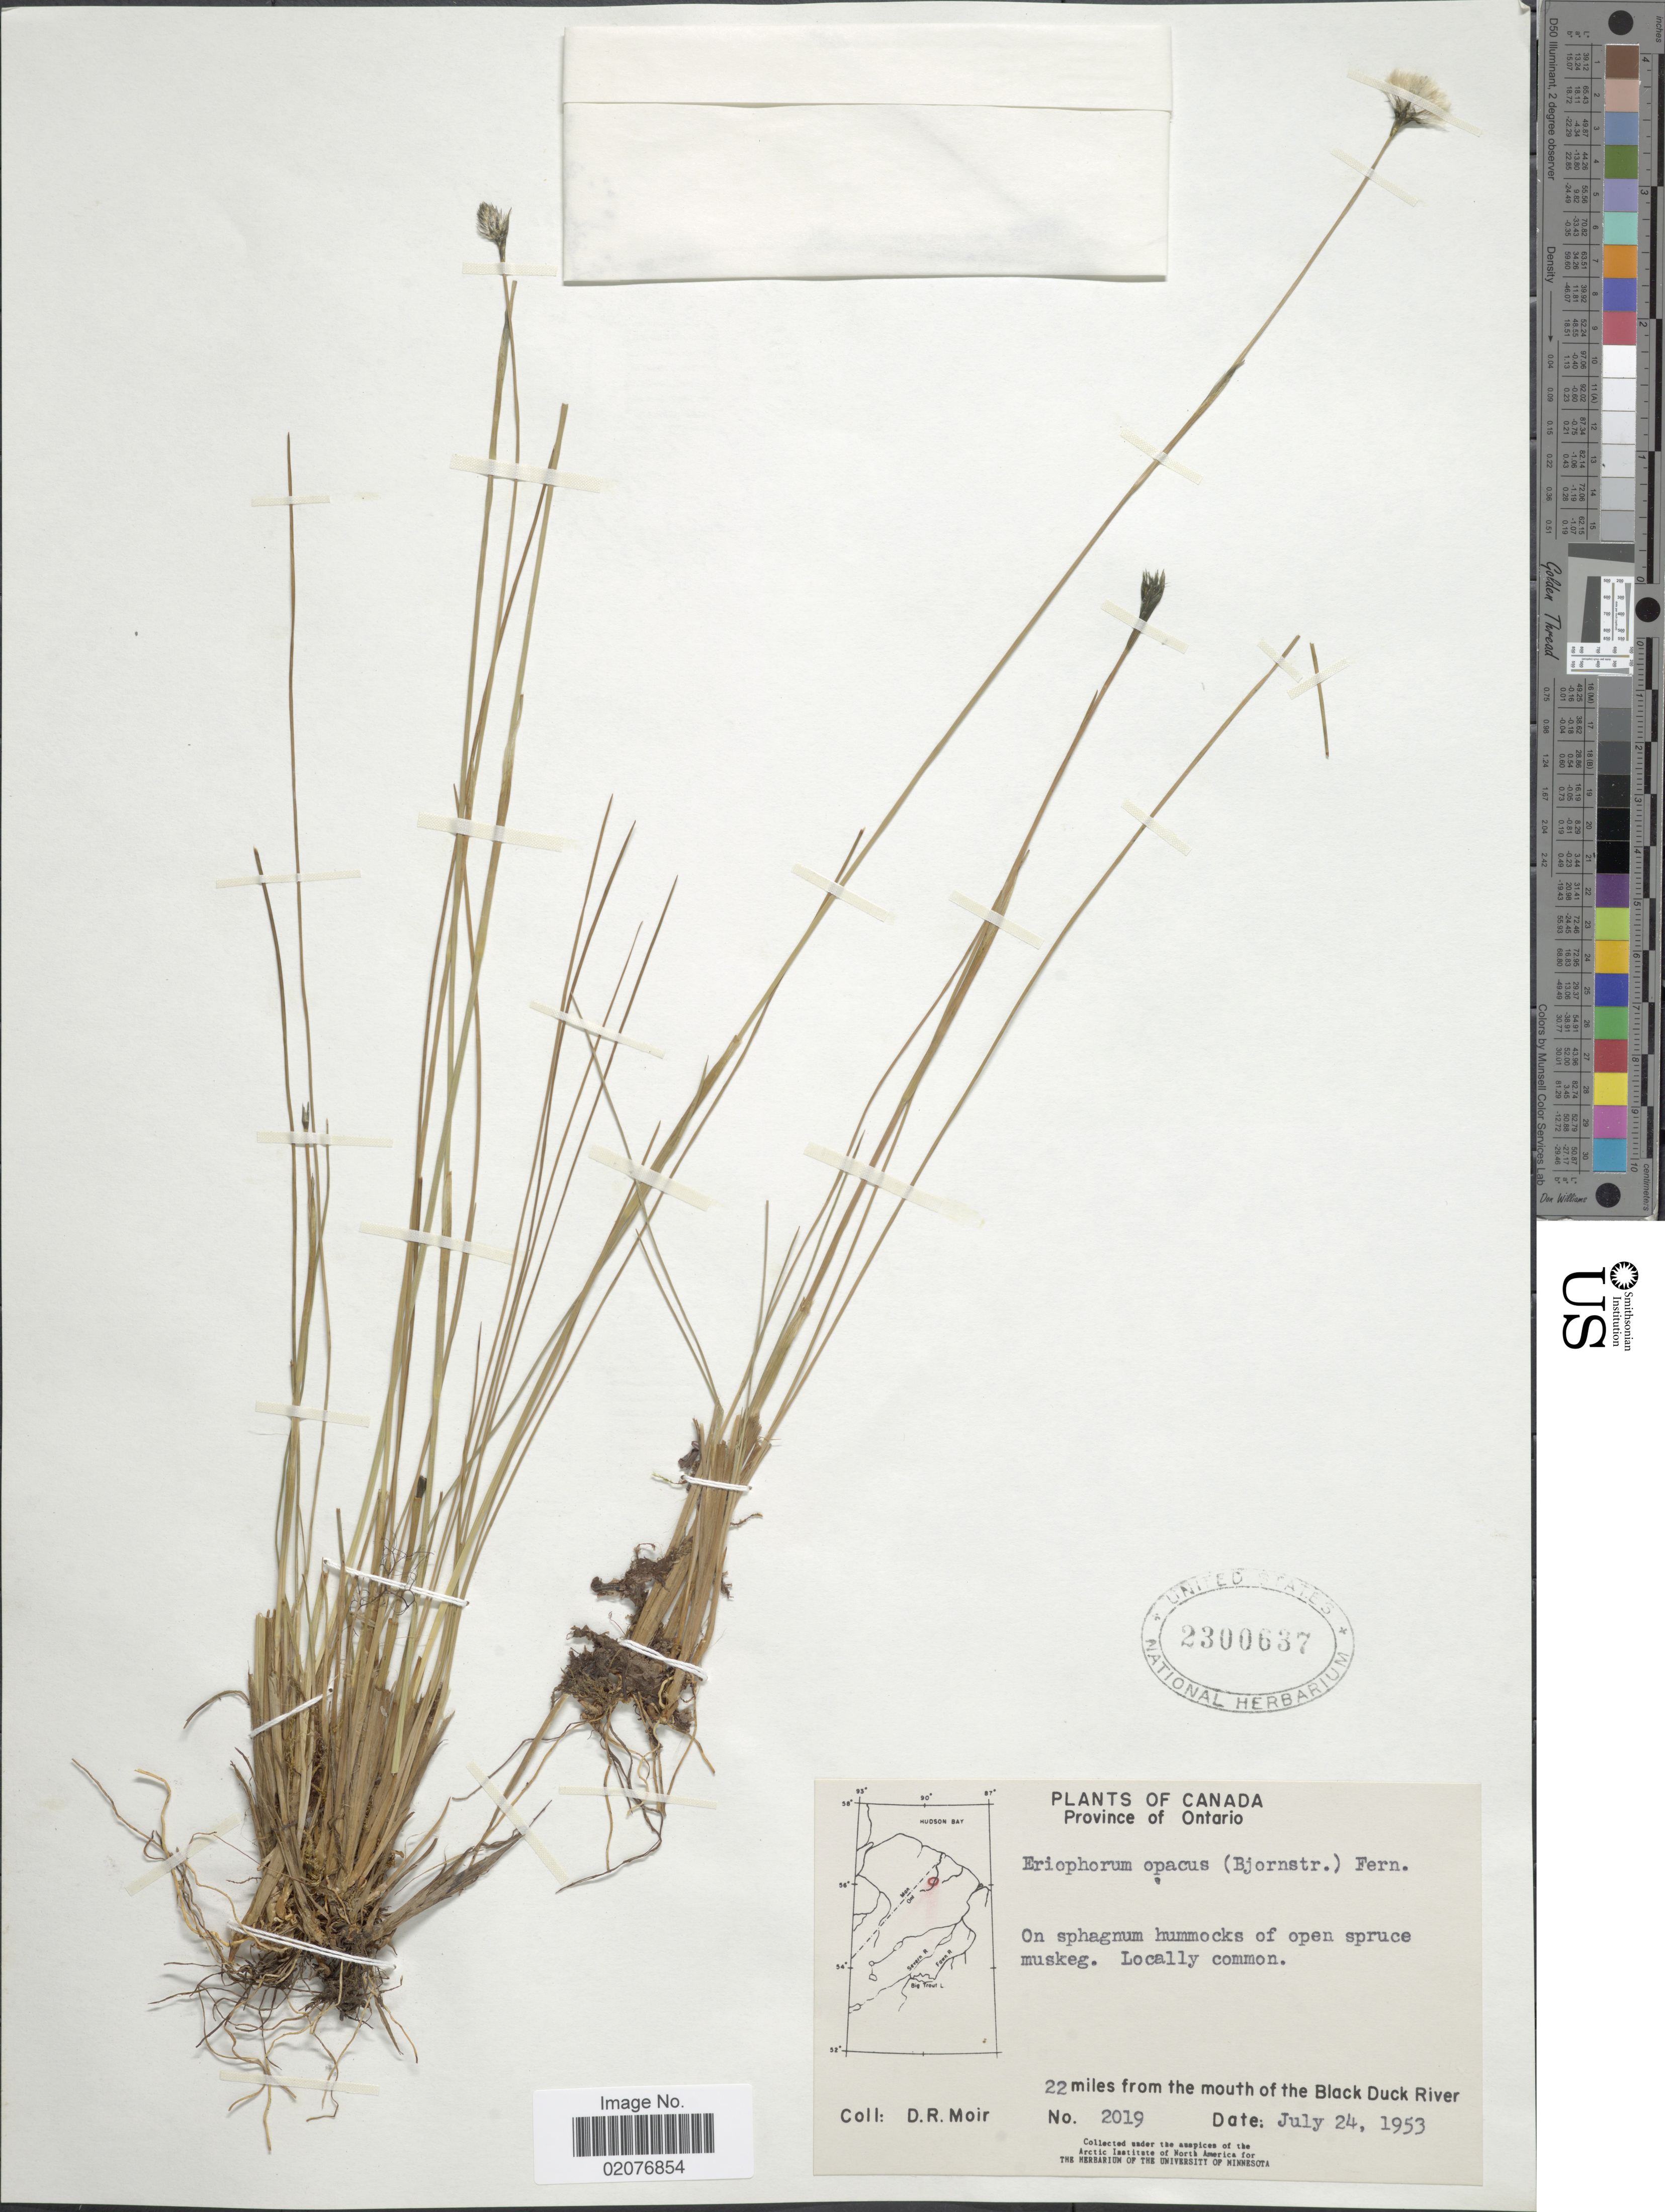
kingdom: Plantae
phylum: Tracheophyta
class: Liliopsida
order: Poales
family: Cyperaceae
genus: Eriophorum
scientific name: Eriophorum brachyantherum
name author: Trautv. & C.A. Mey.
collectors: D. Moir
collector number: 2019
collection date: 1953-07-24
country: Canada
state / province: Ontario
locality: On sphagnum hummocks of open spruce muskeg. 22 miles from the mouth of the Black Duck River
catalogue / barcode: US 2300637